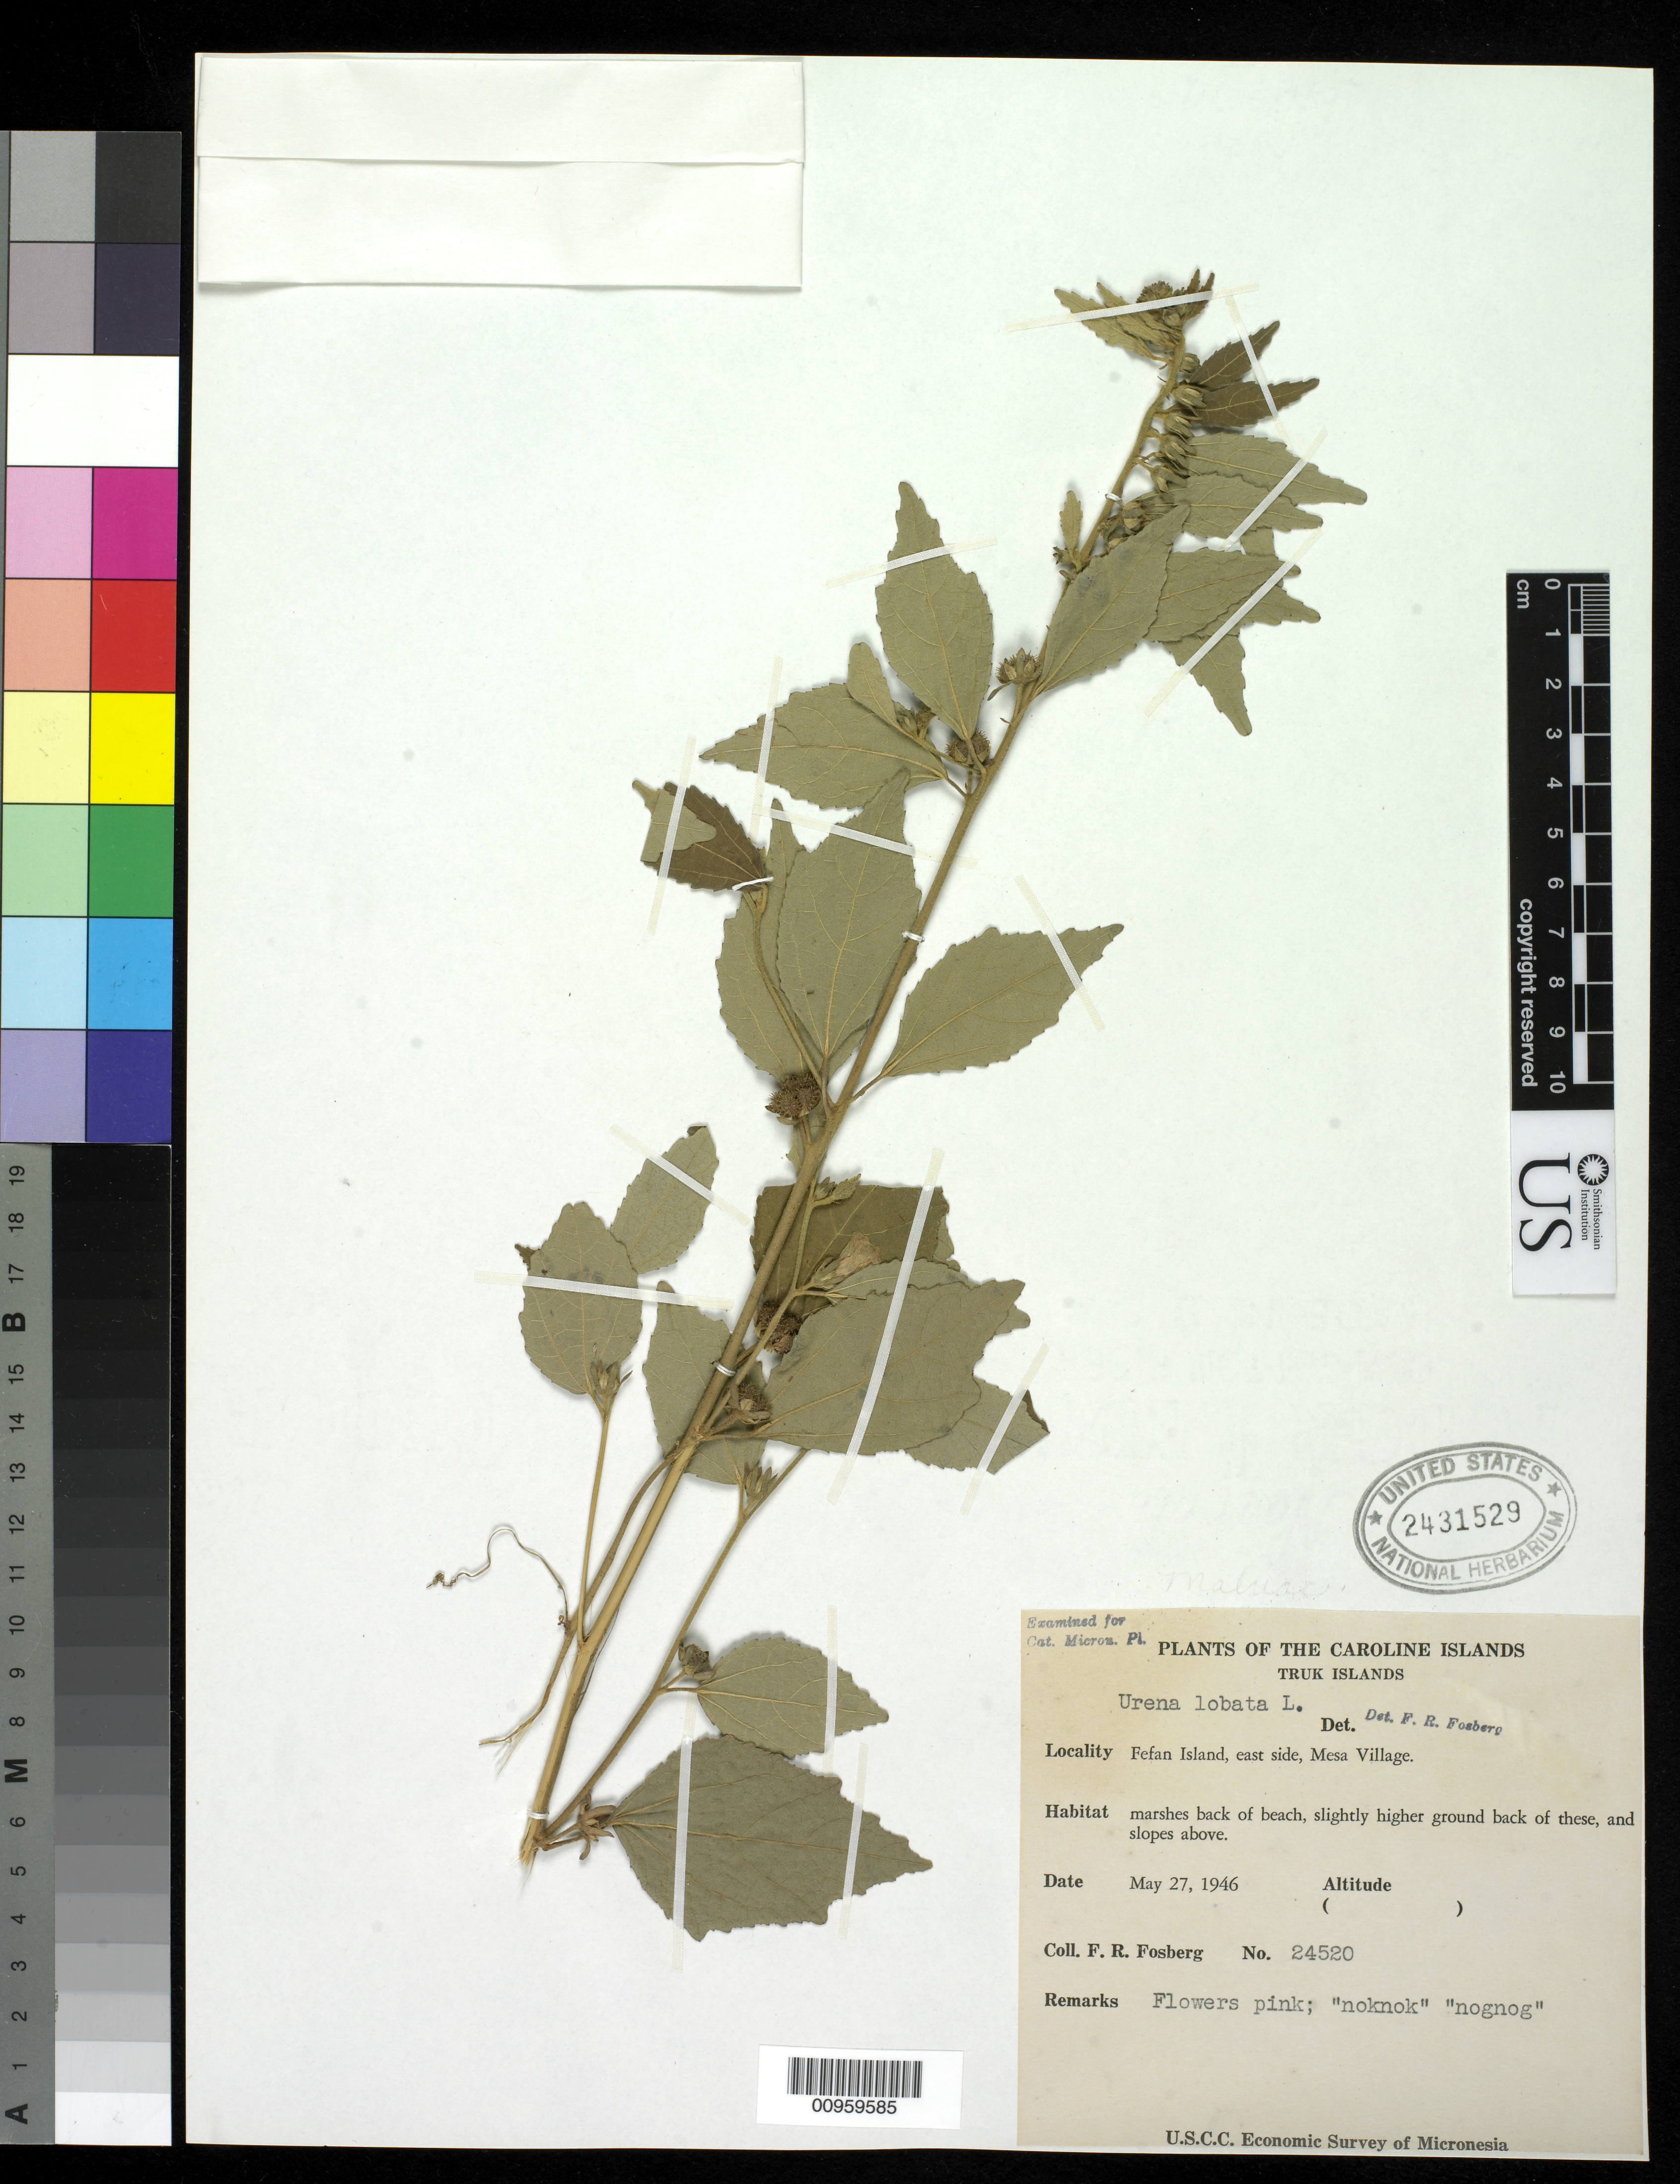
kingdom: Plantae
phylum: Tracheophyta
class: Magnoliopsida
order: Malvales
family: Malvaceae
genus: Urena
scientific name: Urena lobata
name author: L.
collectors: F. R. Fosberg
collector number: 24520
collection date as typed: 27 May 1946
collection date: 1946-05-27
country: Micronesia, Federated States of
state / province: Truk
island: Fefan [Fefen]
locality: Mesa Village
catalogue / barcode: US 2431529